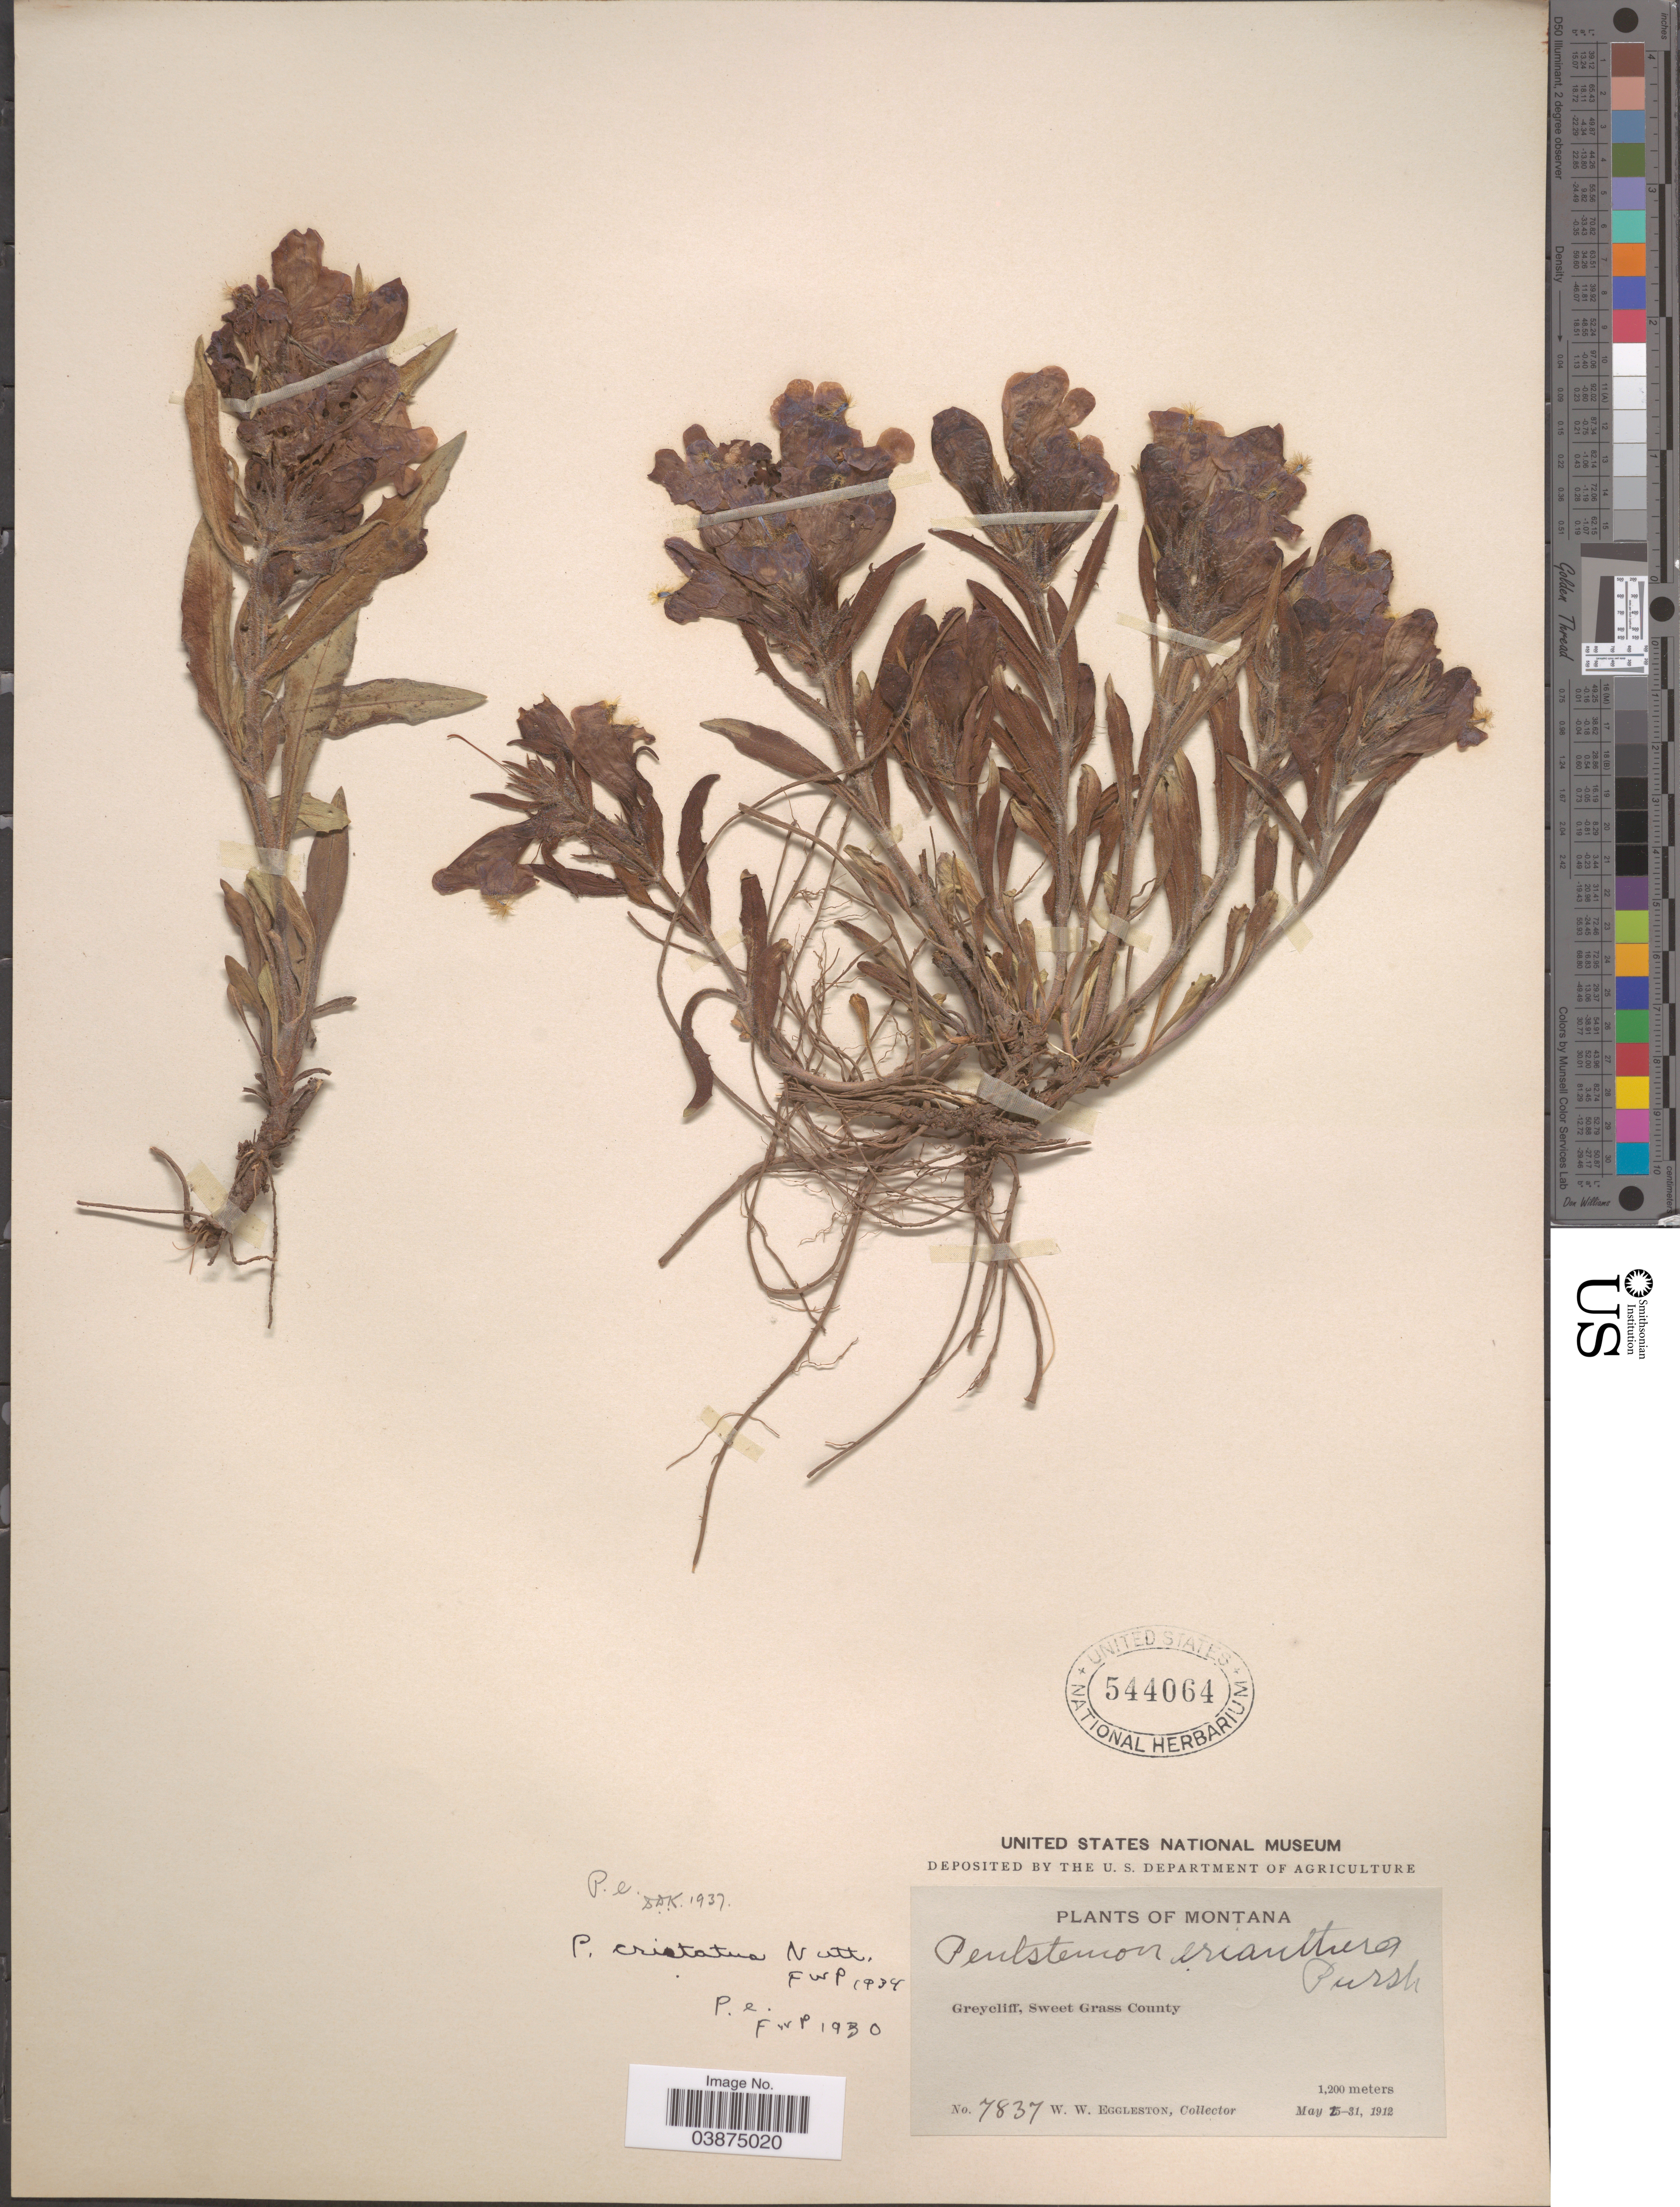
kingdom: Plantae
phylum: Tracheophyta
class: Magnoliopsida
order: Lamiales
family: Plantaginaceae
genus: Penstemon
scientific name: Penstemon eriantherus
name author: Pursh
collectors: W. W. Eggleston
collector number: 7837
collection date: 1912-05-25/1912-05-31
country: United States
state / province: Montana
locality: Greycliff, Sweet Grass County.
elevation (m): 1200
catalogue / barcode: US 544064